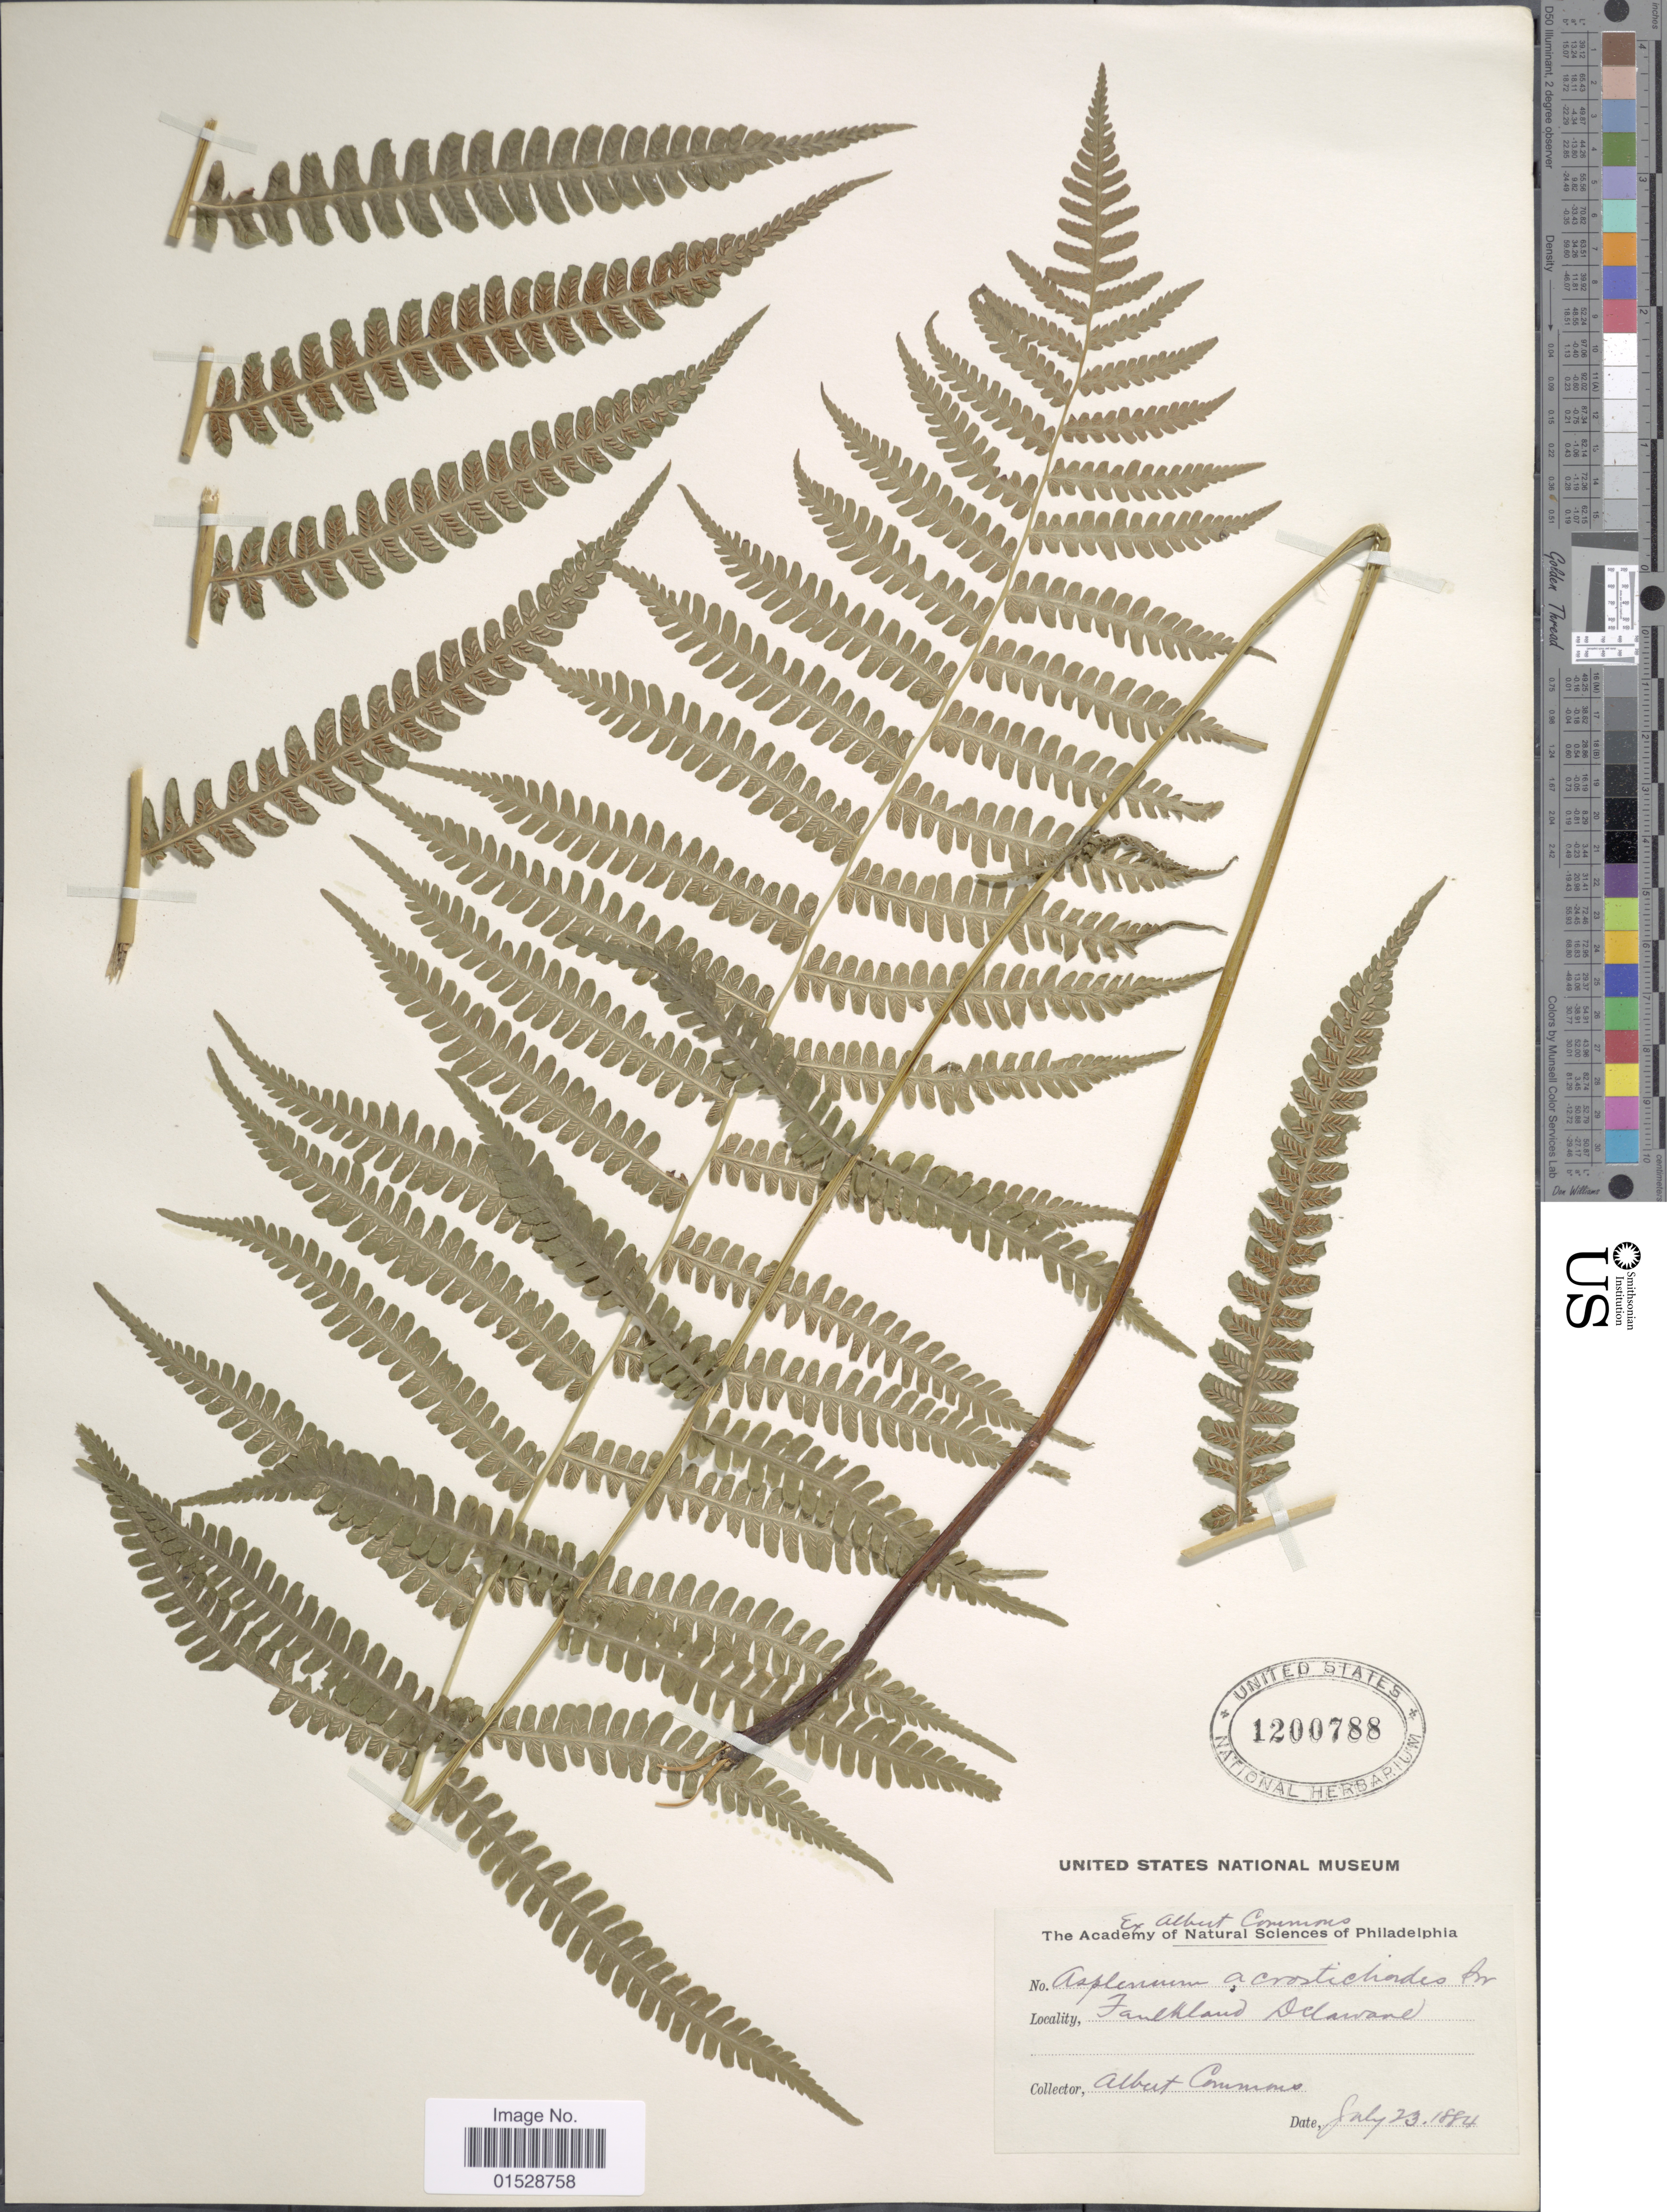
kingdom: Plantae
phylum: Tracheophyta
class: Polypodiopsida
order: Polypodiales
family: Athyriaceae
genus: Deparia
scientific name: Deparia acrostichoides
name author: (Sw.) M. Kato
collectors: A. Commons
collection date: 1884-07-23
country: United States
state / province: Delaware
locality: Faulkland, Delaware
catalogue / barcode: US 1200788